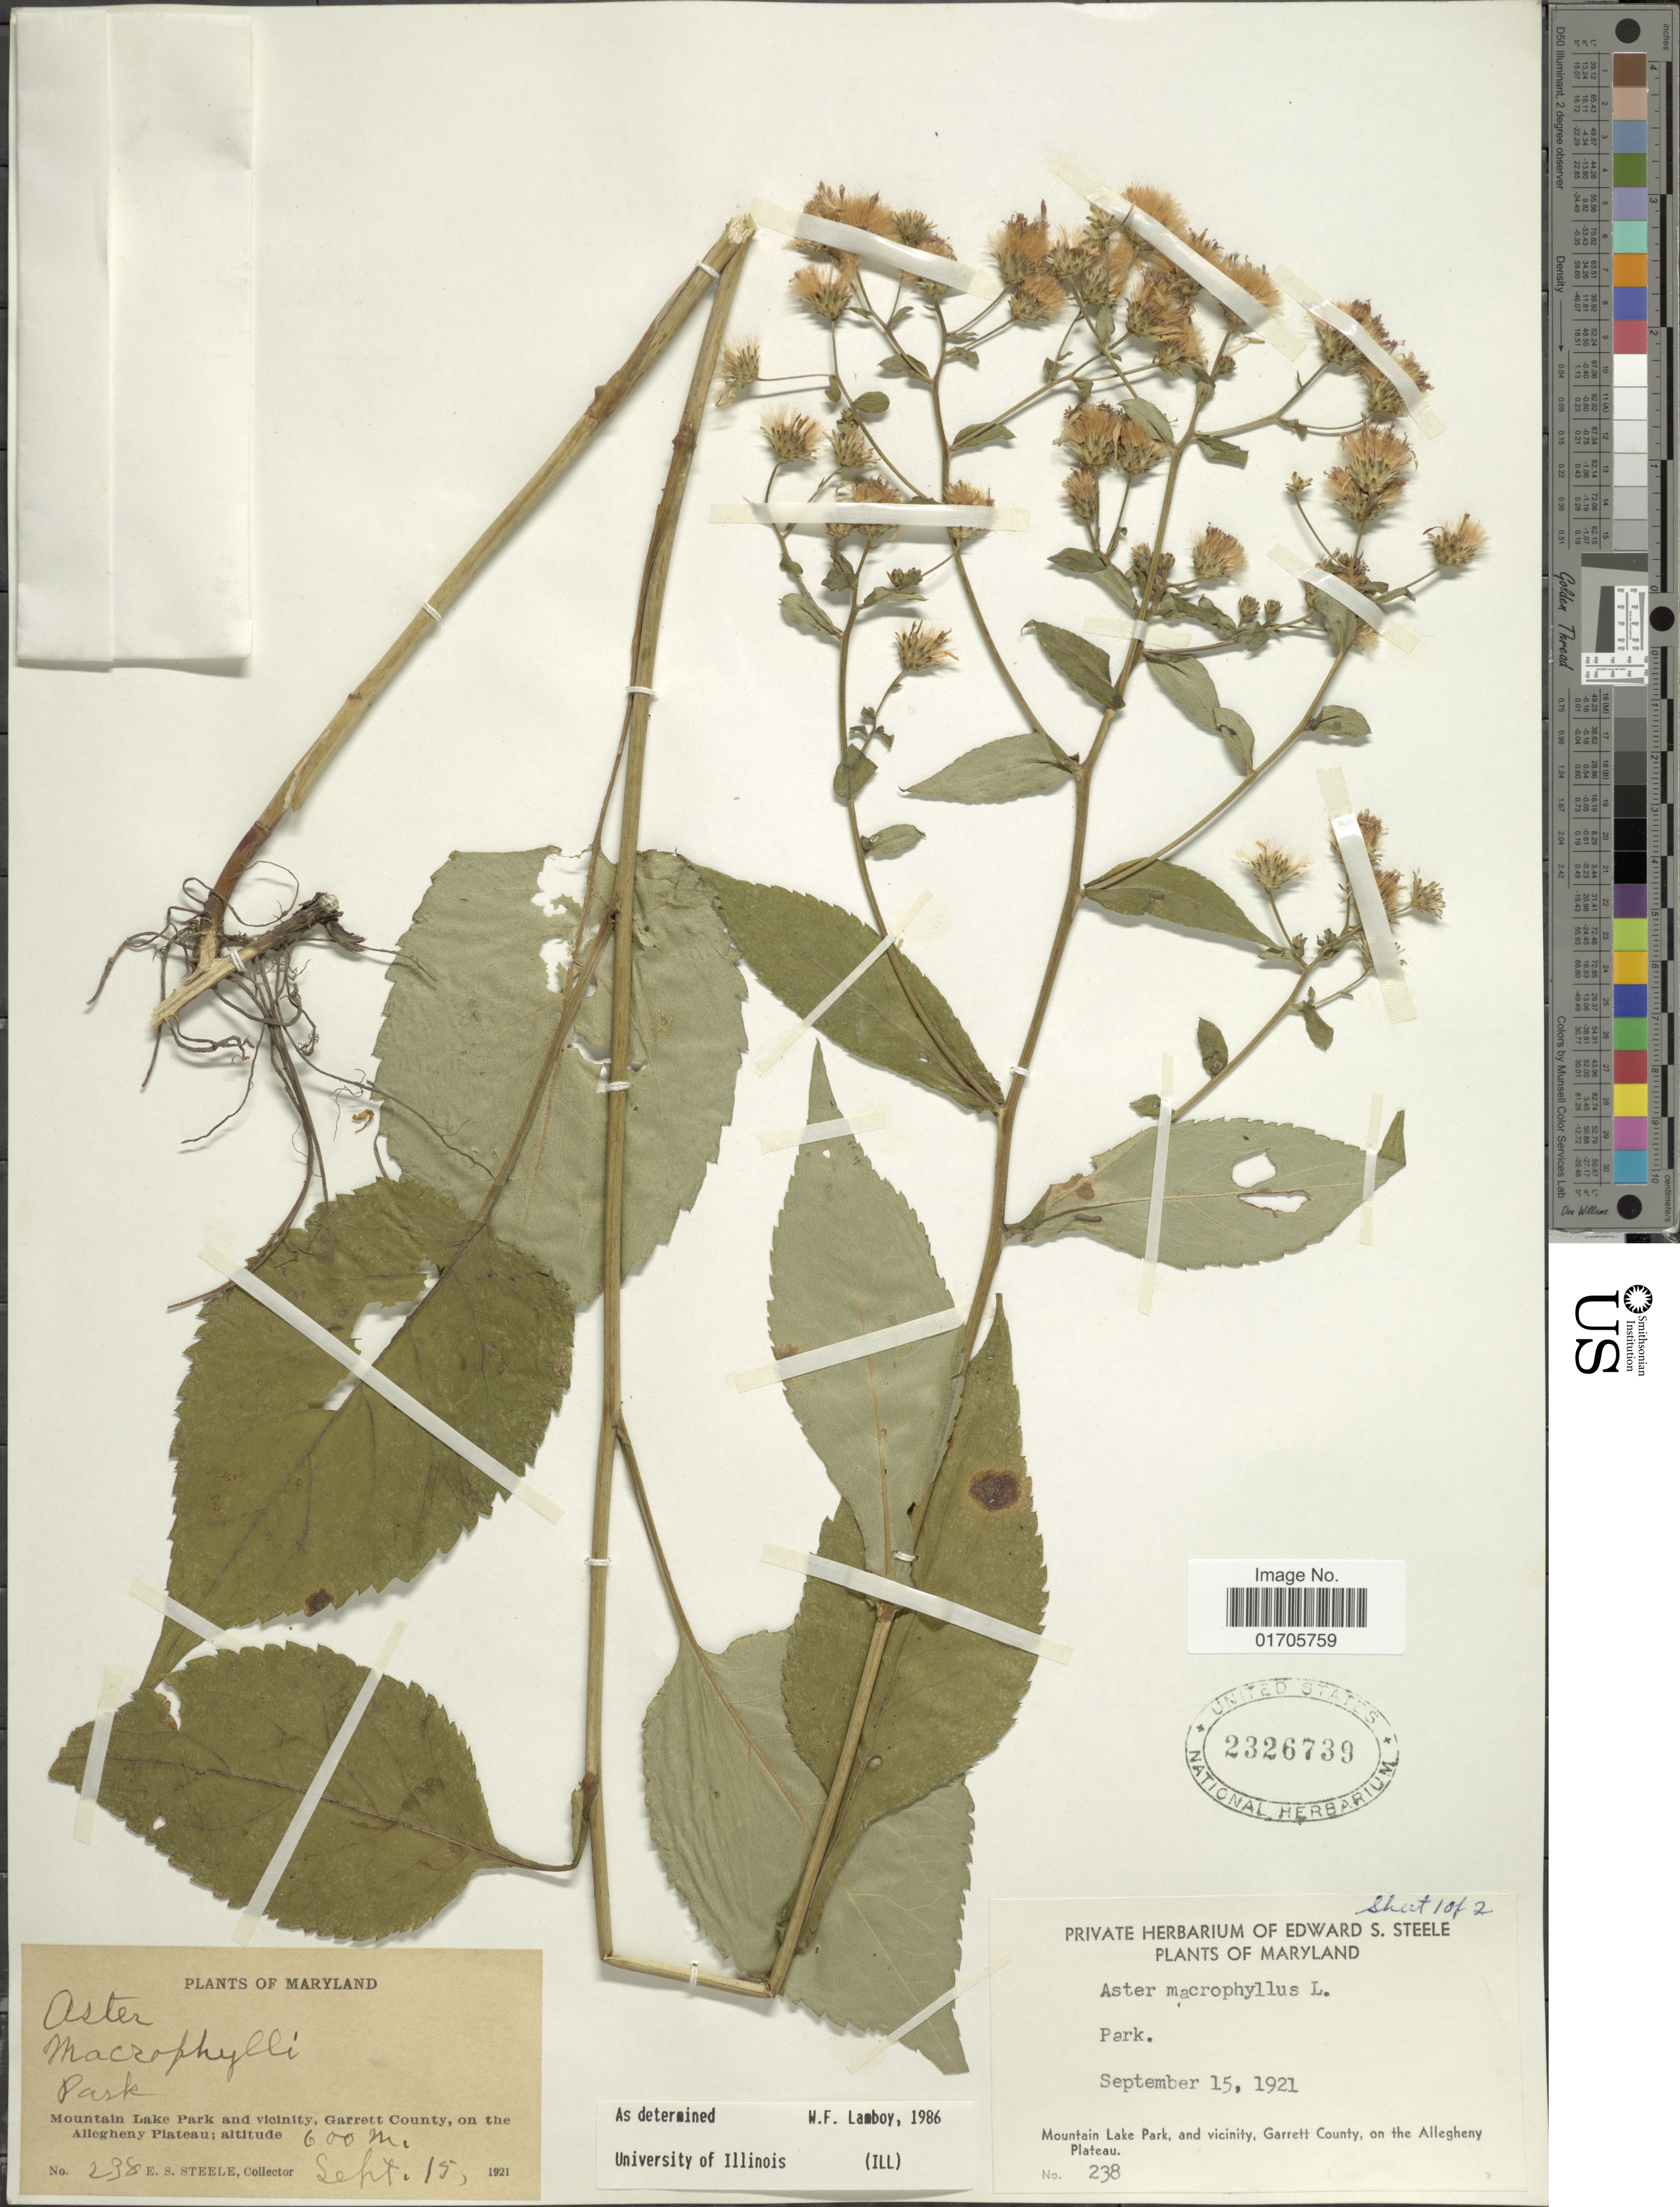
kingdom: Plantae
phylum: Tracheophyta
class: Magnoliopsida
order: Asterales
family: Asteraceae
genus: Eurybia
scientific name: Eurybia macrophylla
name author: (L.) Cass.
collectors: E. Steele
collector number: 238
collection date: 1921-09-15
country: United States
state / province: Maryland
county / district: Garrett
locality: Maryland. Park. Mountain Lake Park, and vicinity, Garrett County, on the Allegheny Plateau.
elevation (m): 600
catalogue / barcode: US 2326739